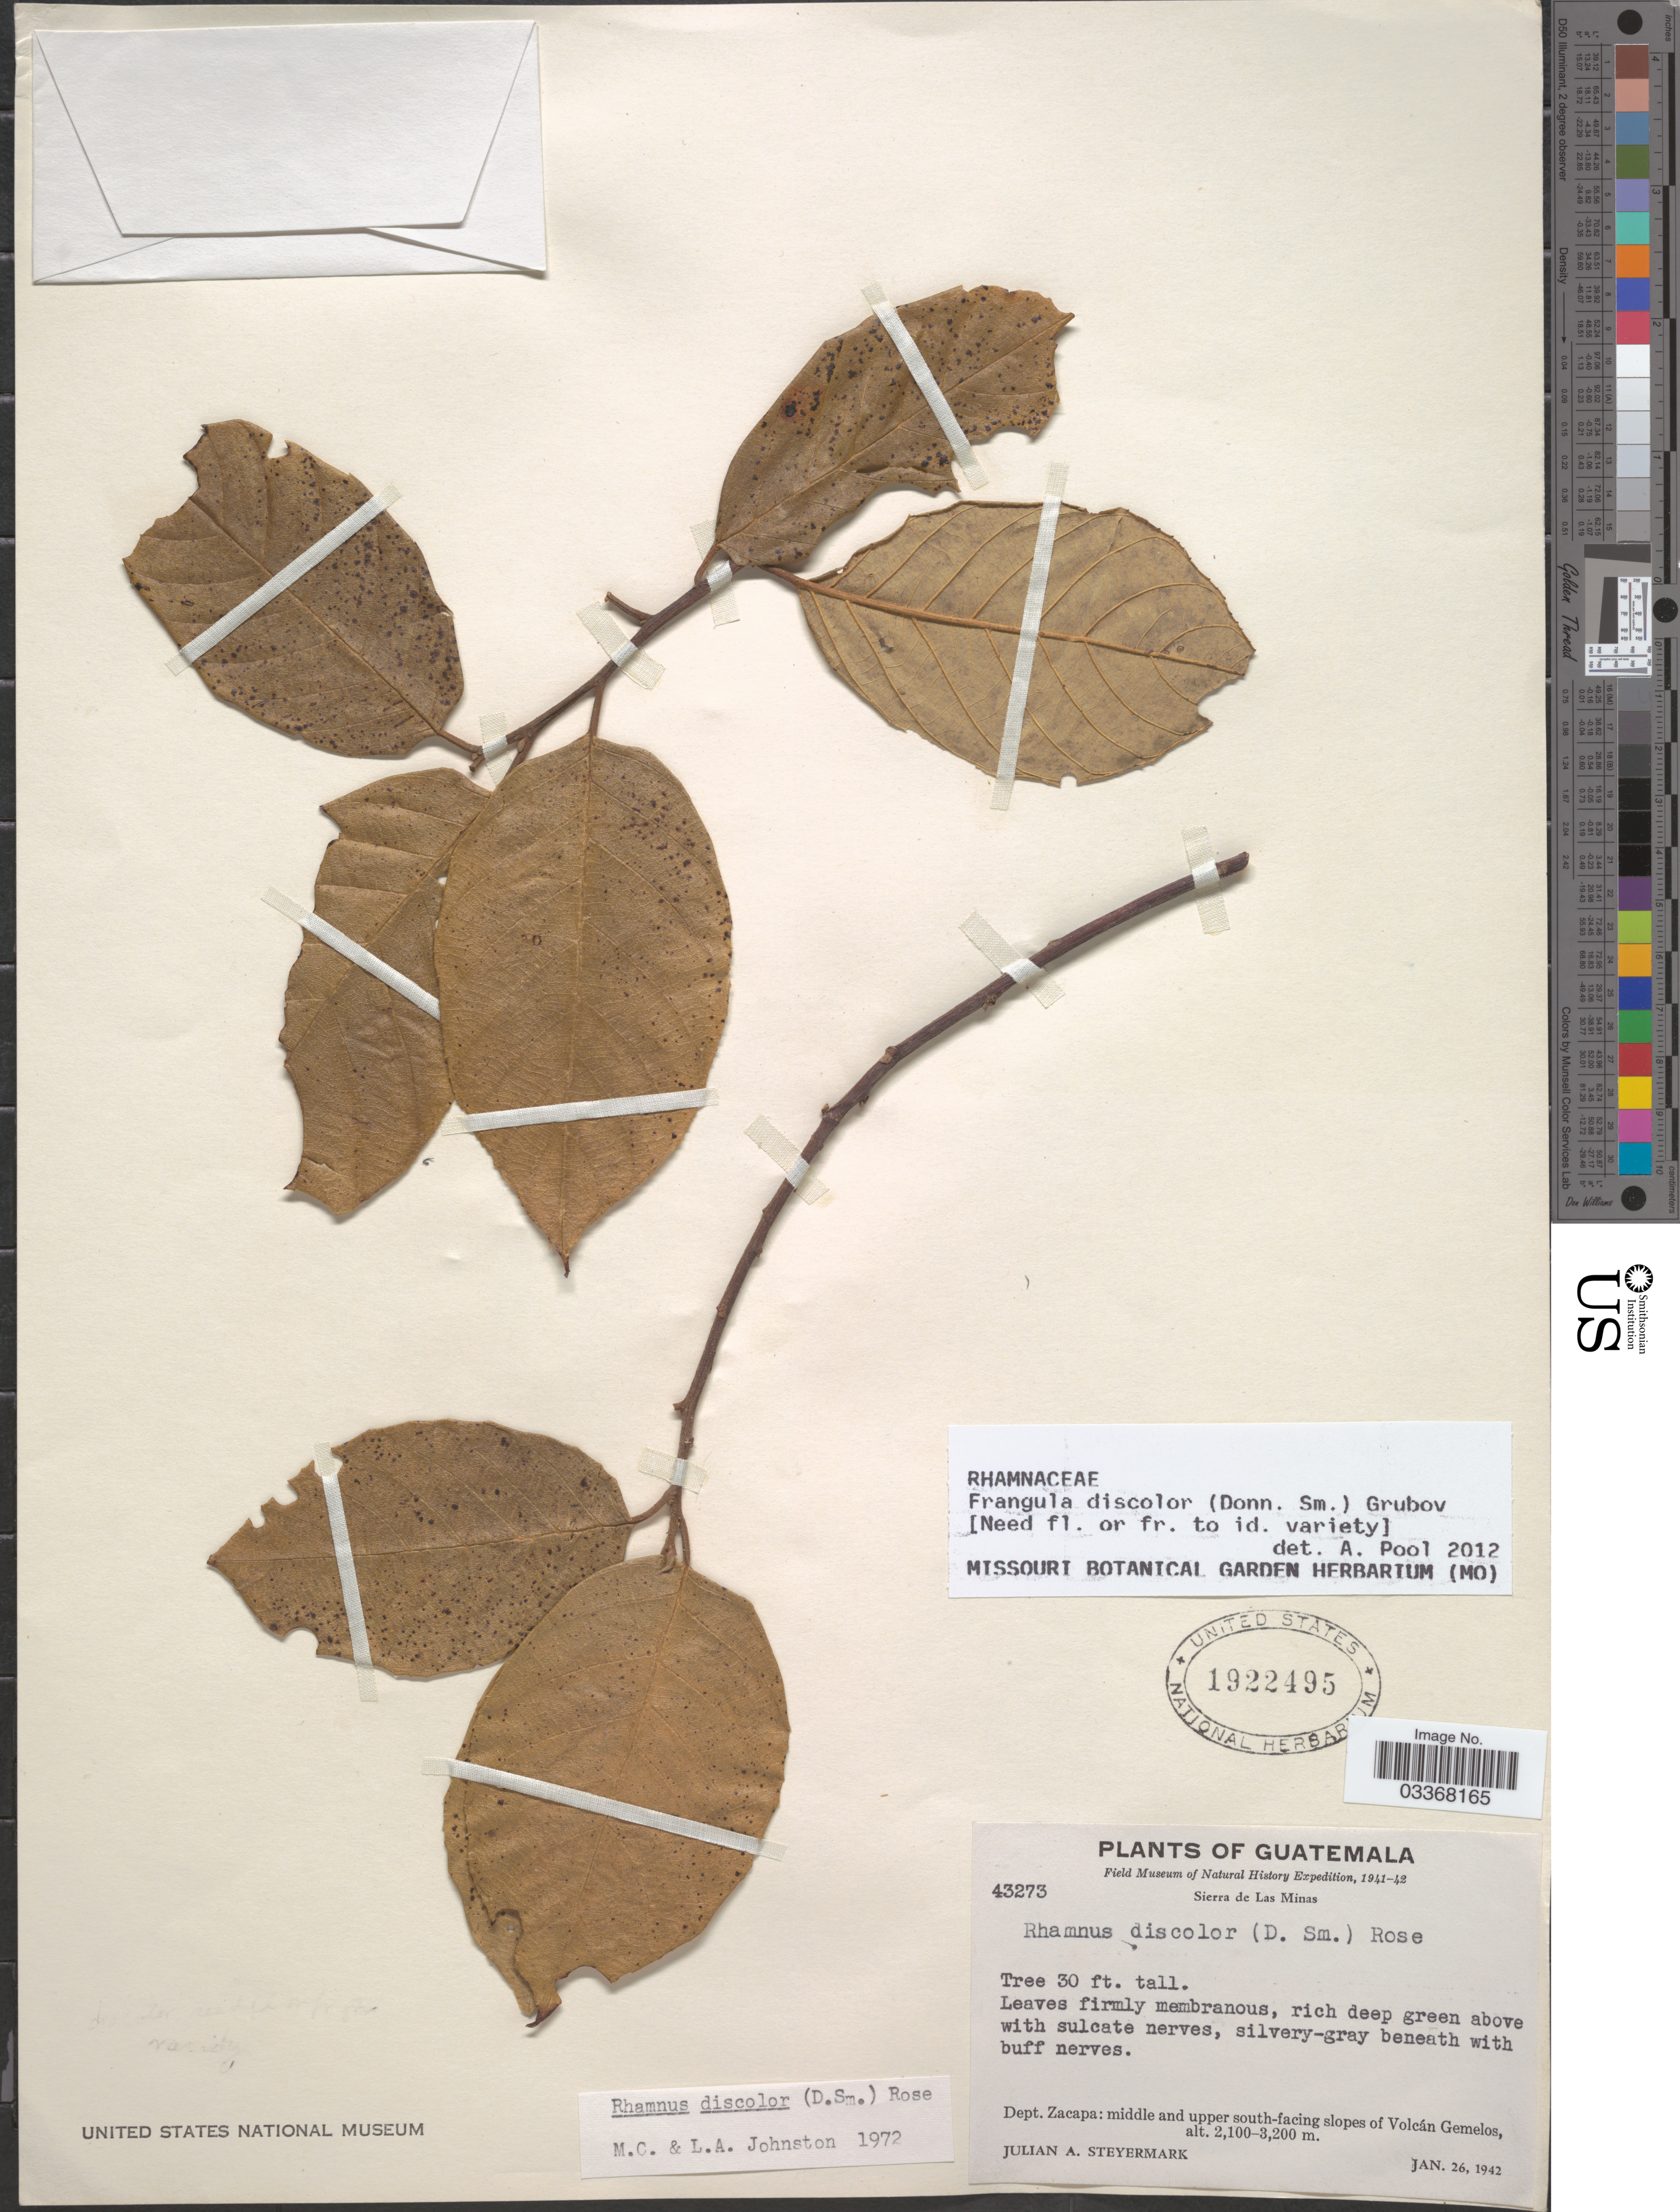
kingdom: Plantae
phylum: Tracheophyta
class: Magnoliopsida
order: Rosales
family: Rhamnaceae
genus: Frangula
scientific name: Frangula discolor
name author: (Donn. Sm.) Grubov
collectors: J. Steyermark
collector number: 43273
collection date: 1942-01-26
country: Guatemala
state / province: Zacapa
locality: Sierra de Las Minas, Dept. Zacapa: middle and upper south-facing slopes of Volcán Gemelos.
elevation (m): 2100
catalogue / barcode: US 1922495